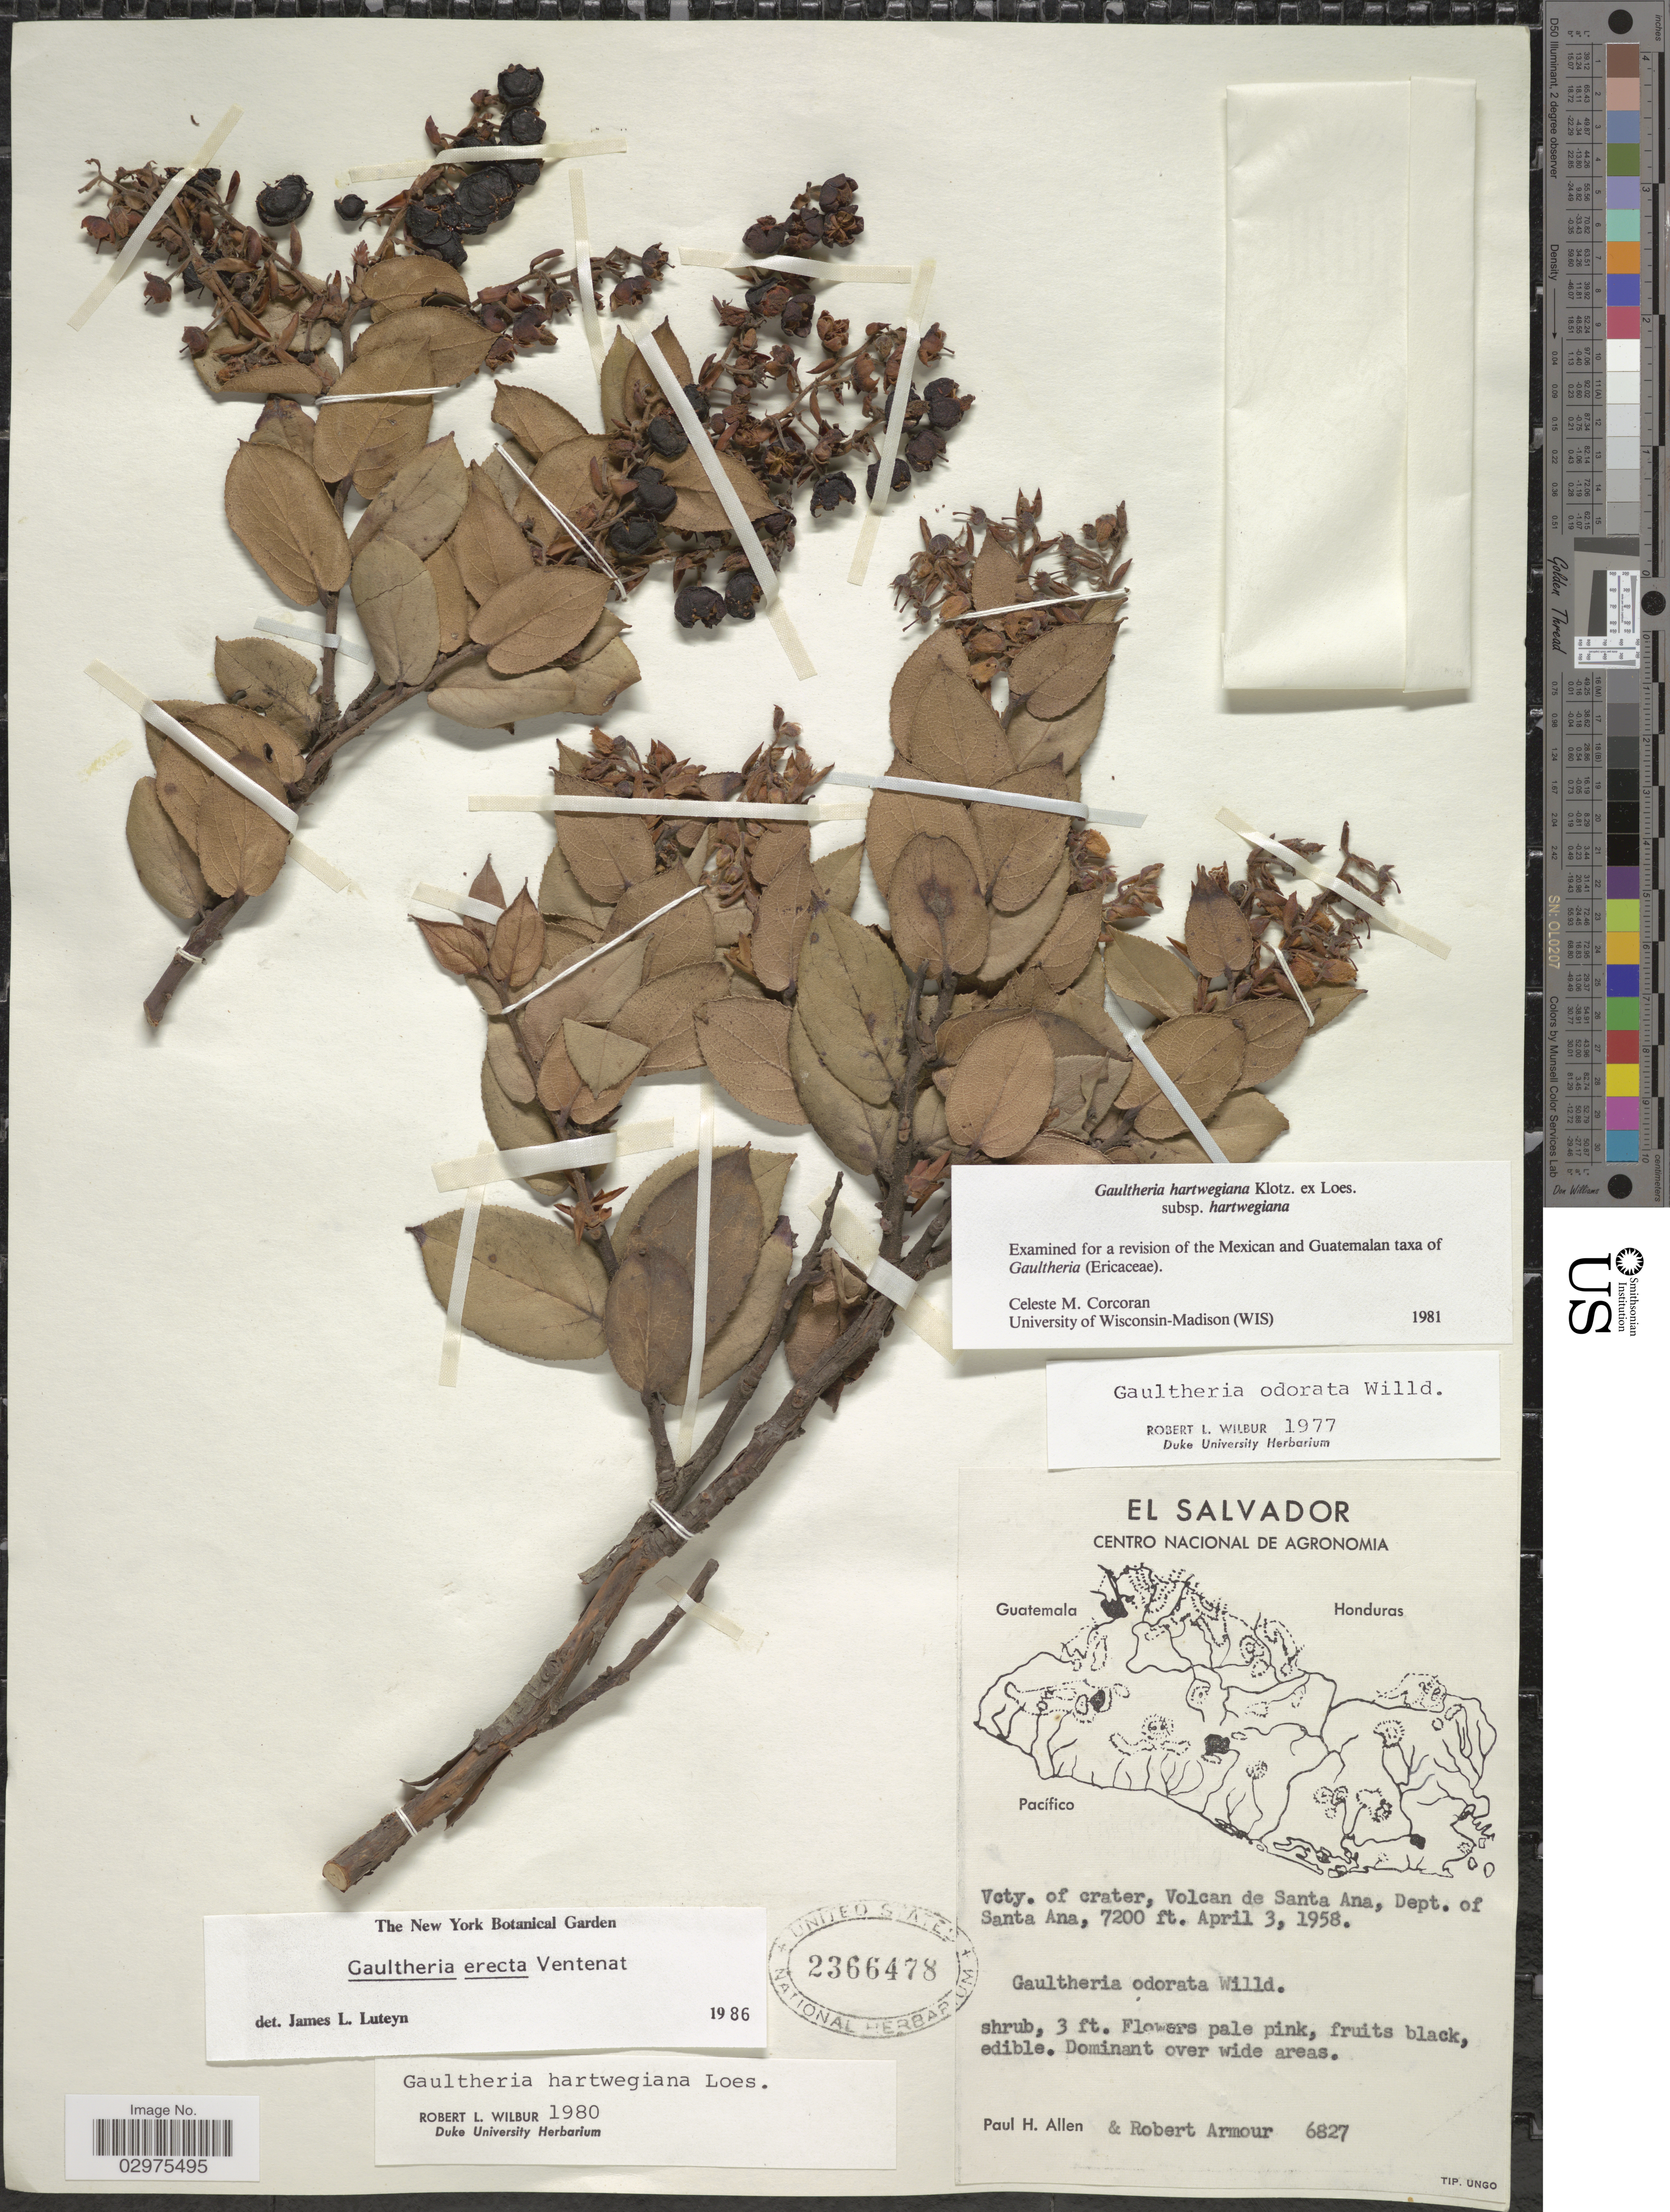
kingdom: Plantae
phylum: Tracheophyta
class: Magnoliopsida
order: Ericales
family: Ericaceae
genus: Gaultheria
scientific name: Gaultheria erecta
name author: Vent.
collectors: P. H. Allen & R. Armour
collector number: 6827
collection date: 1958-04-03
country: El Salvador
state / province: Santa Ana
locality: Vcty. of crater, Volcan de Santa Ana, Dept. of Santa Ana.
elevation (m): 2195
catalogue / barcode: US 2366478